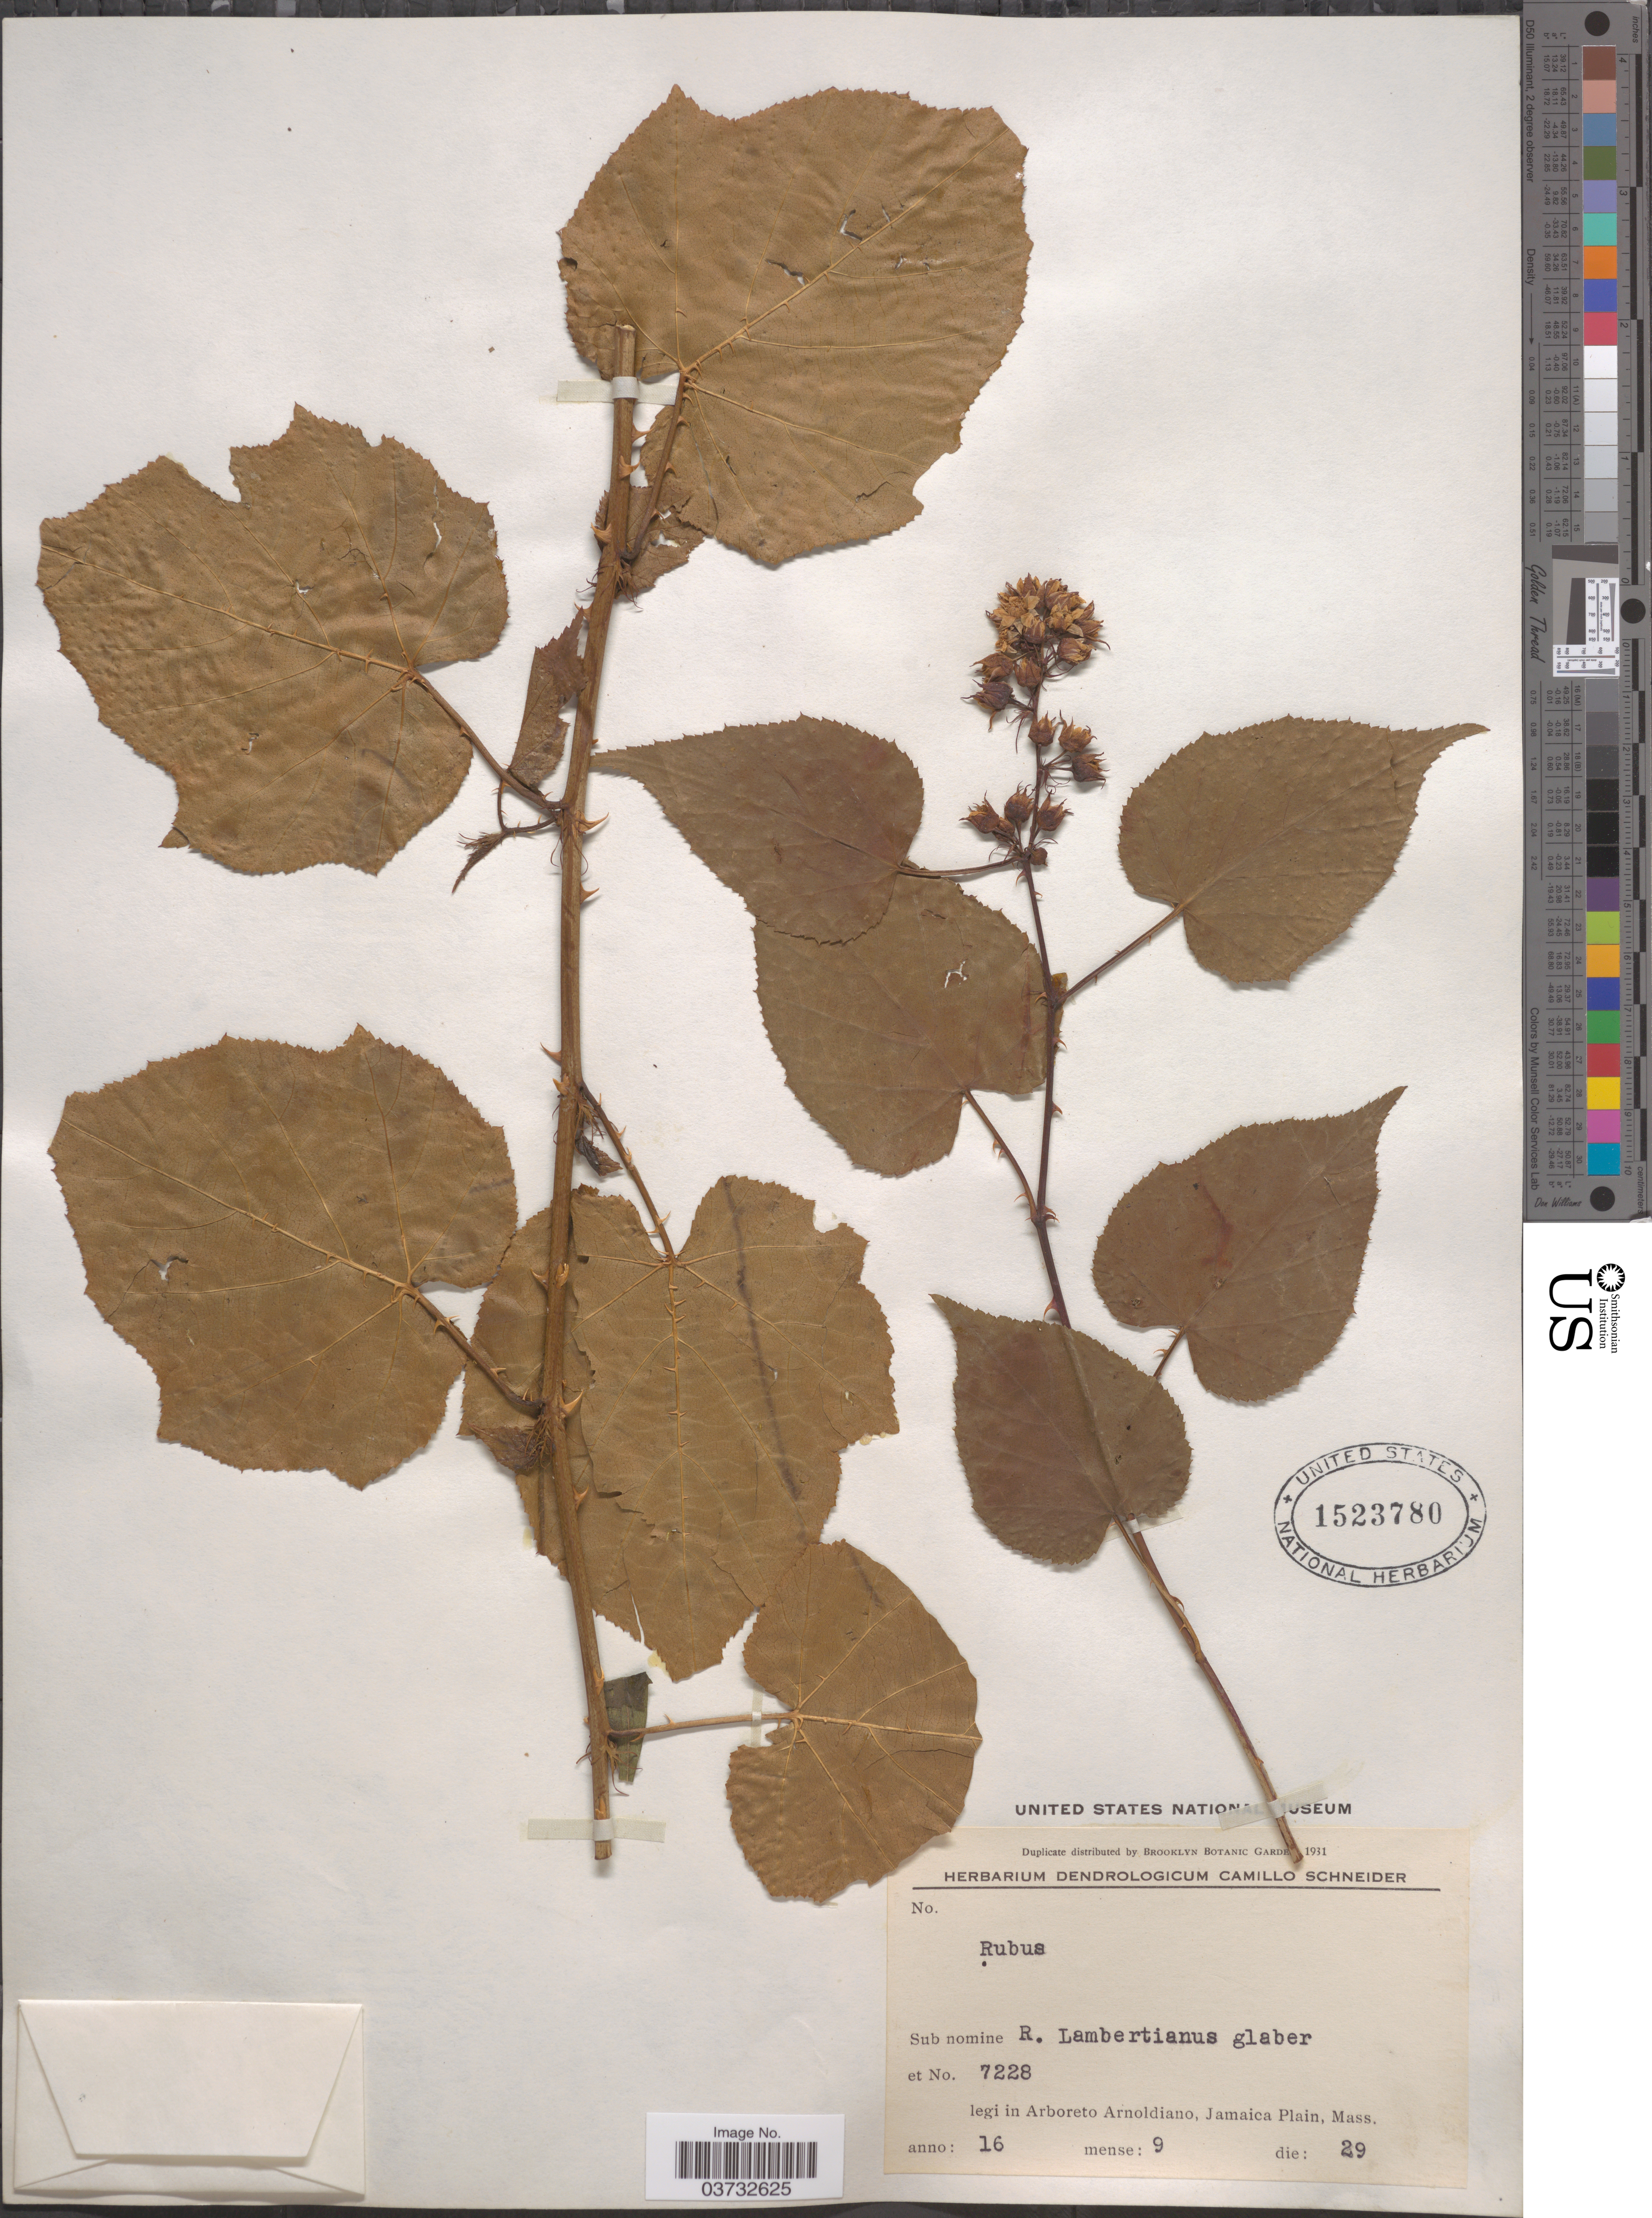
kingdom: Plantae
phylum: Tracheophyta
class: Magnoliopsida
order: Rosales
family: Rosaceae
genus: Rubus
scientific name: Rubus sp.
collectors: ex herb. Dendrologicum C. Schneider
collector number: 7228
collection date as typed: Transcribed d/m/y: 29/9/16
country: United States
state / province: Massachusetts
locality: Arboreto Arnoldiano, Jamaica Plain.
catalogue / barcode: US 1523780